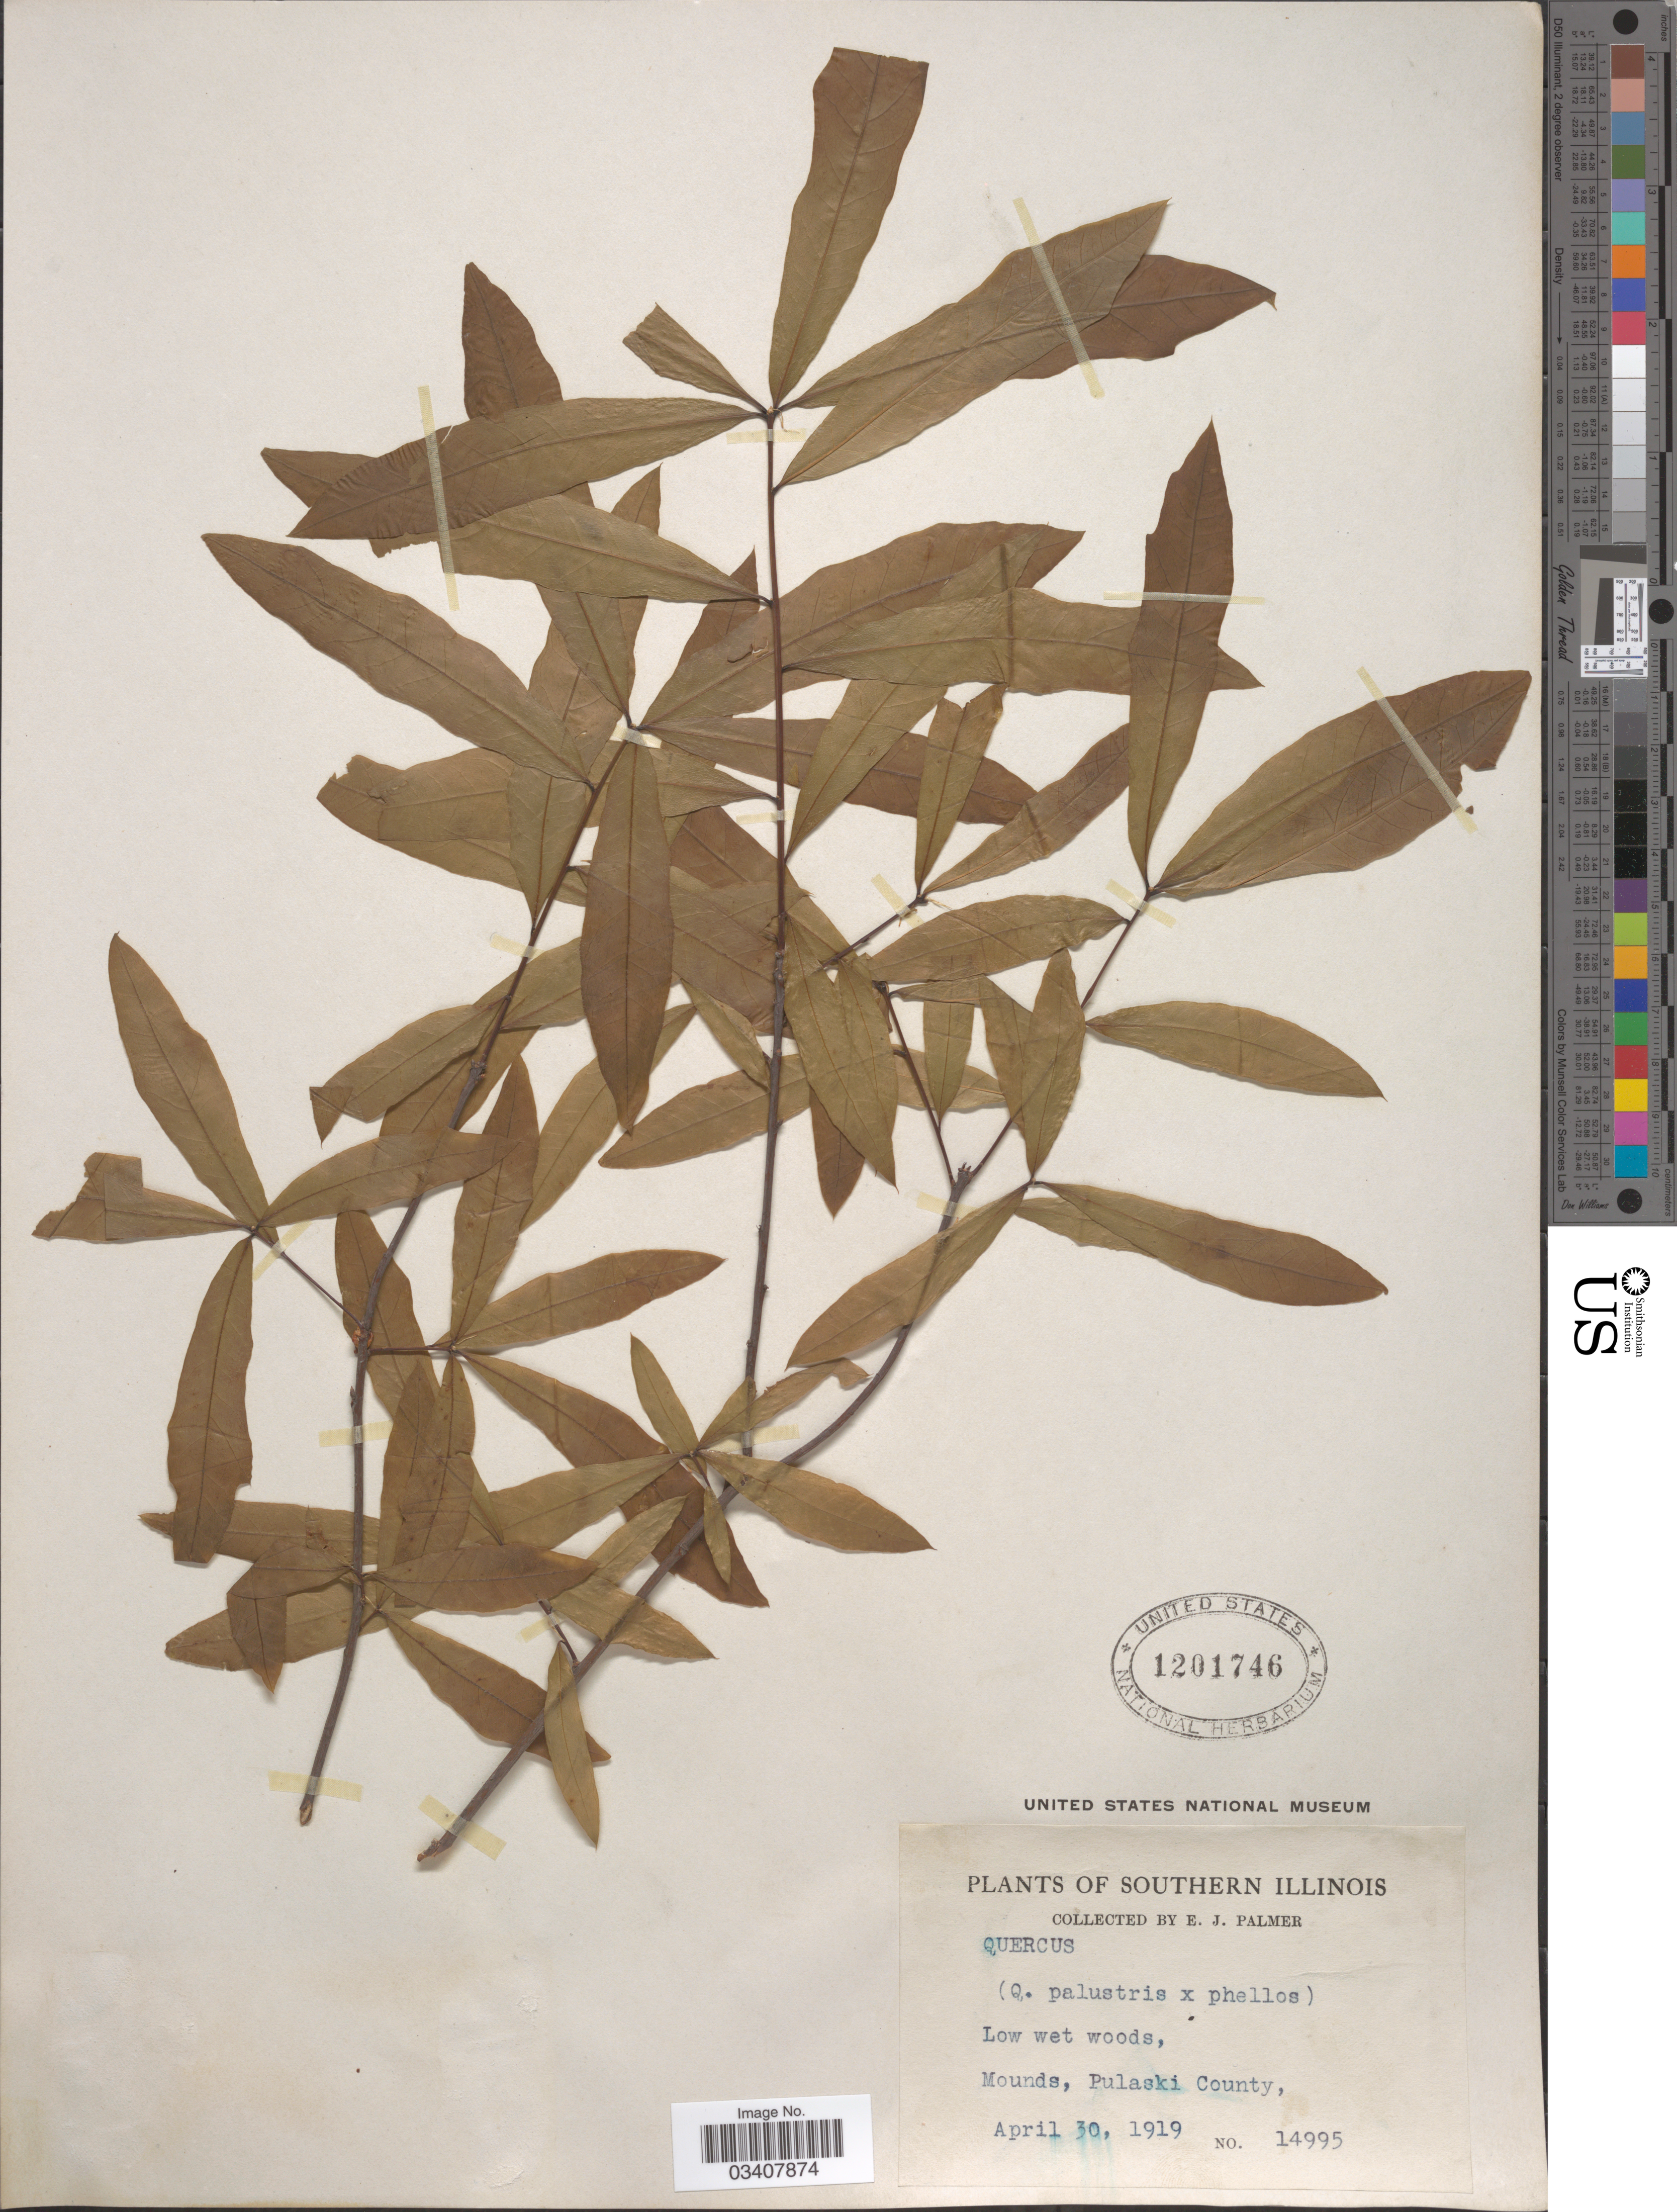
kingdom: Plantae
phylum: Tracheophyta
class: Magnoliopsida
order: Fagales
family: Fagaceae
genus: Quercus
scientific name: Quercus palustris x Q. phellos L.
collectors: E. J. Palmer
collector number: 14995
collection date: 1919-04-30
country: United States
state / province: Illinois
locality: Southern Illinois. Low wet woods, Mounds, Pulaski County.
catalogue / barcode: US 1201746